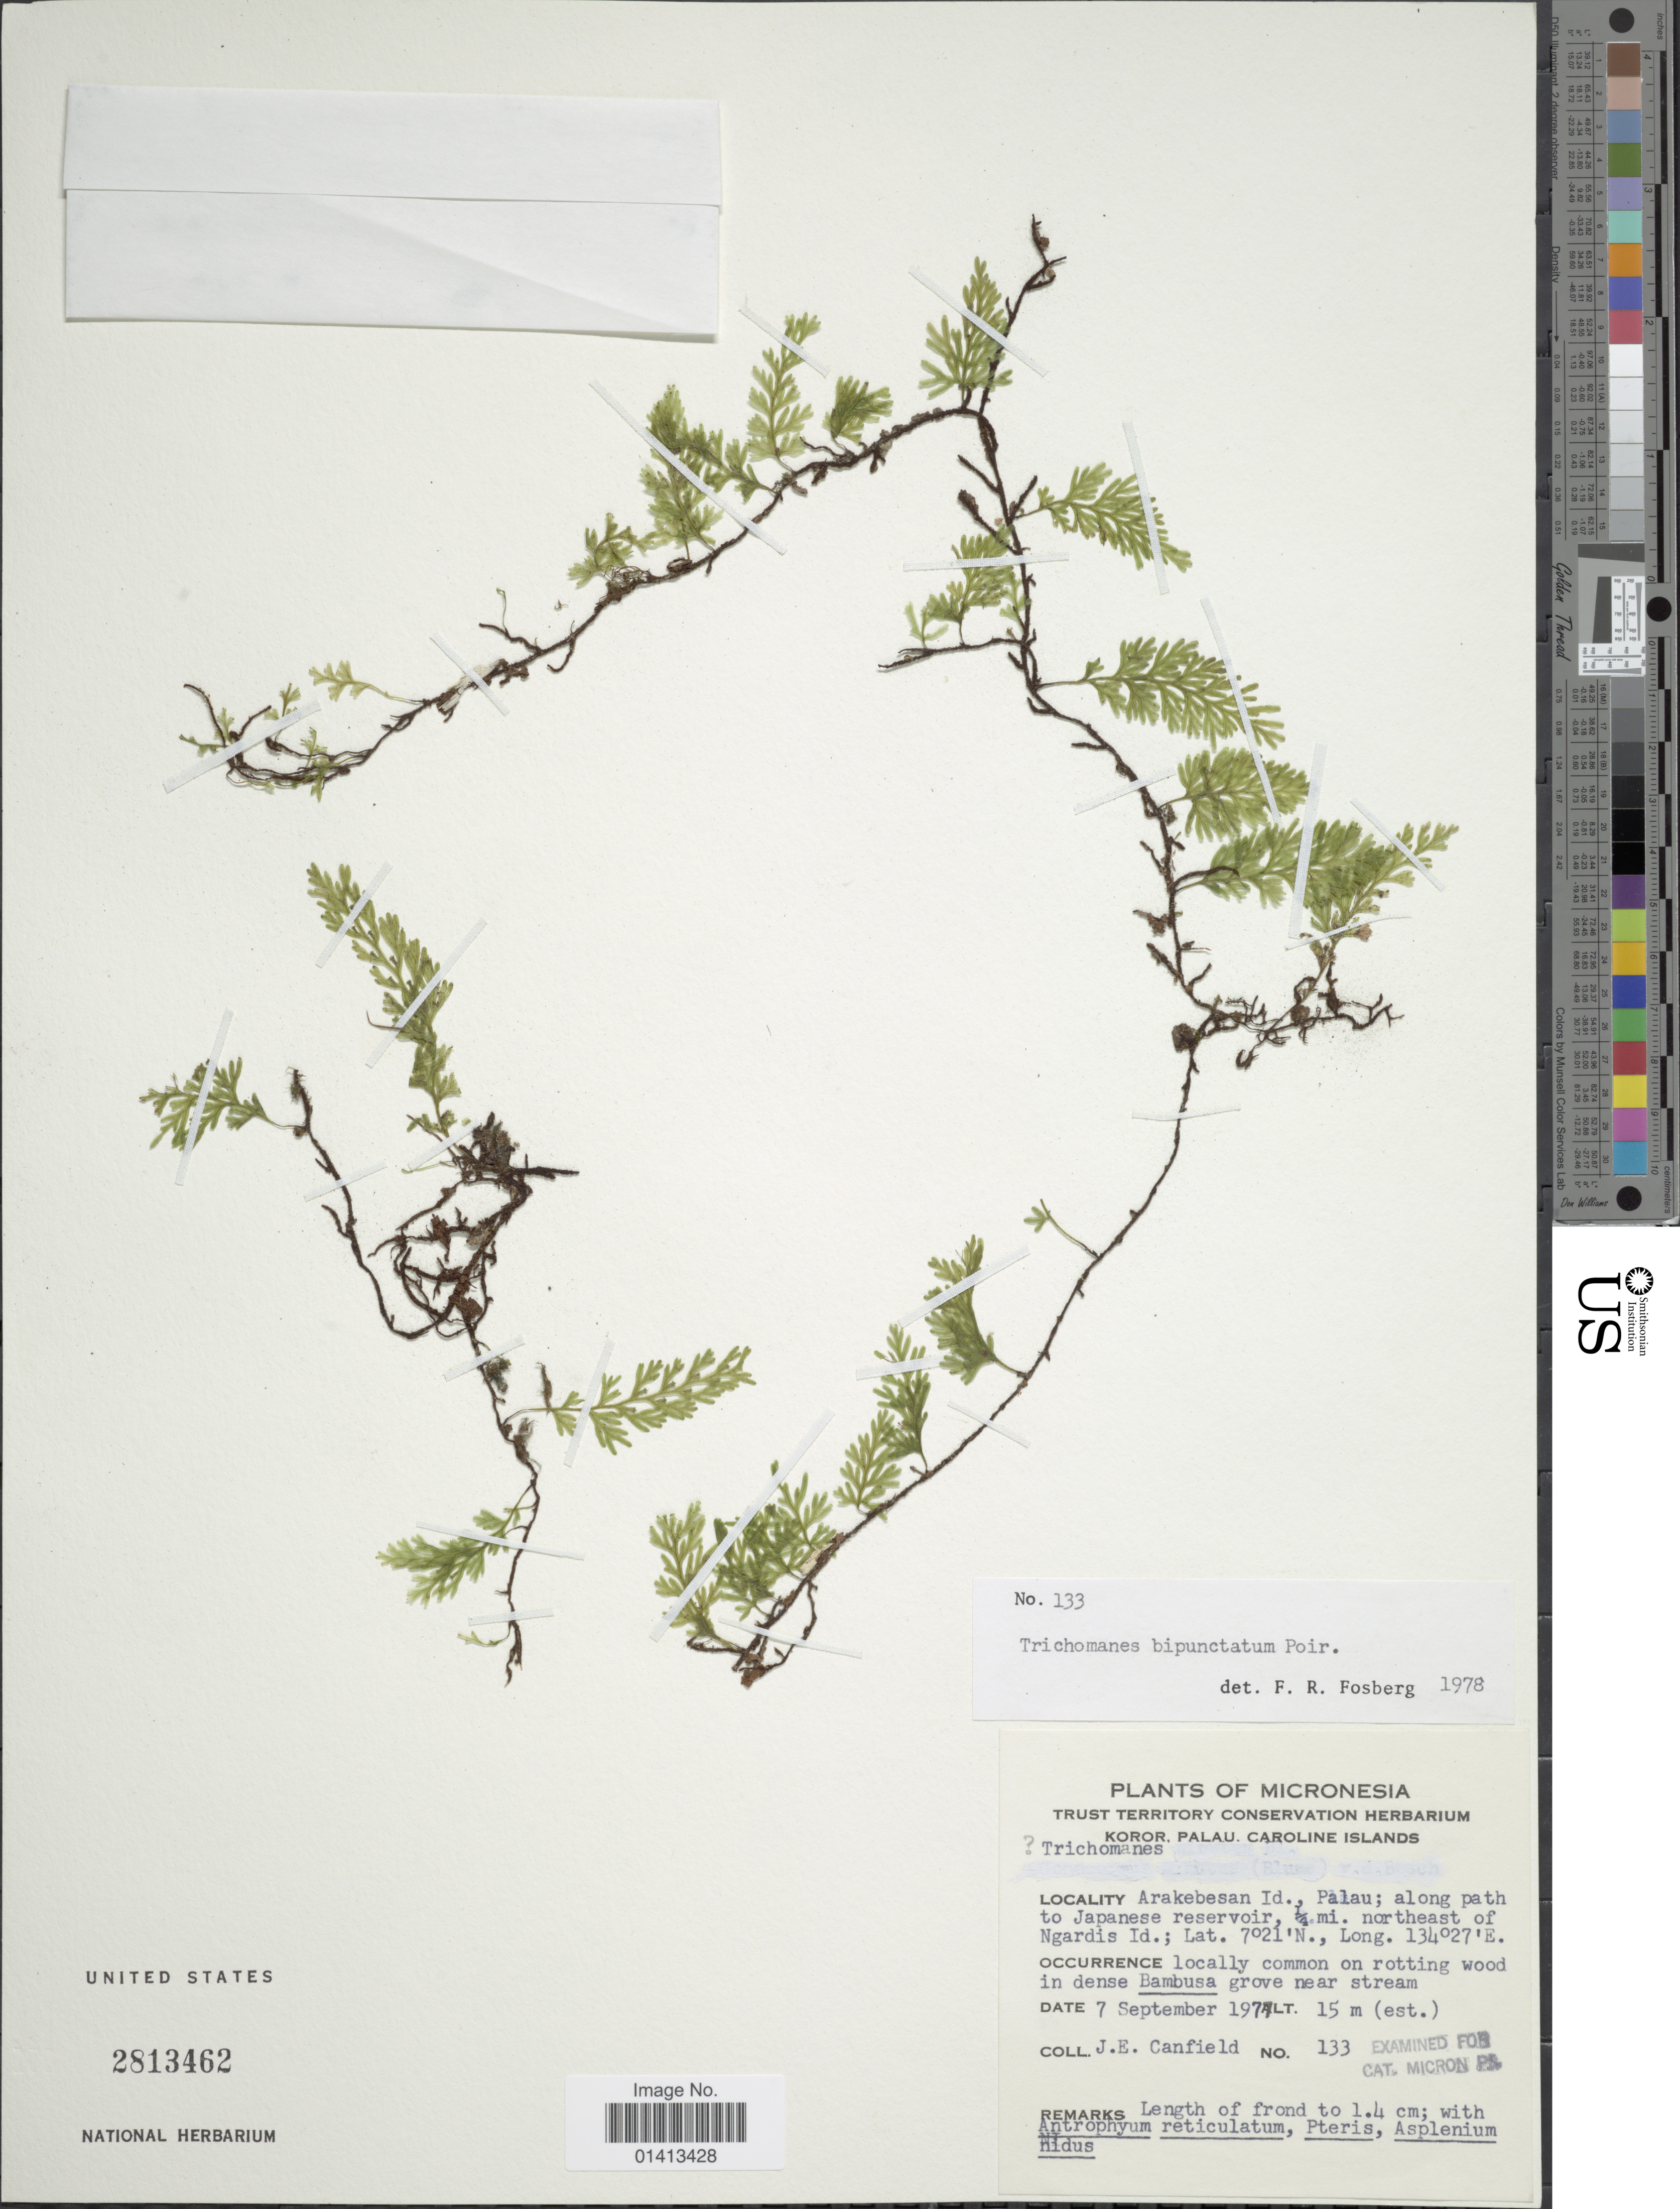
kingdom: Plantae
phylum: Tracheophyta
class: Polypodiopsida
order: Hymenophyllales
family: Hymenophyllaceae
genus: Crepidomanes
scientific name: Crepidomanes bipunctatum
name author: (Poir.) Copel.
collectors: J. E. Canfield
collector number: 133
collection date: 1974-09-07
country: Palau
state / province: Koror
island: Ngerekebesang [Arakabesan]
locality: Arakebesan Id., Palau; along path to Japanee reservoir, ¼ mi northeast of Ngardis Id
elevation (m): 15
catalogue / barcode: US 2813462